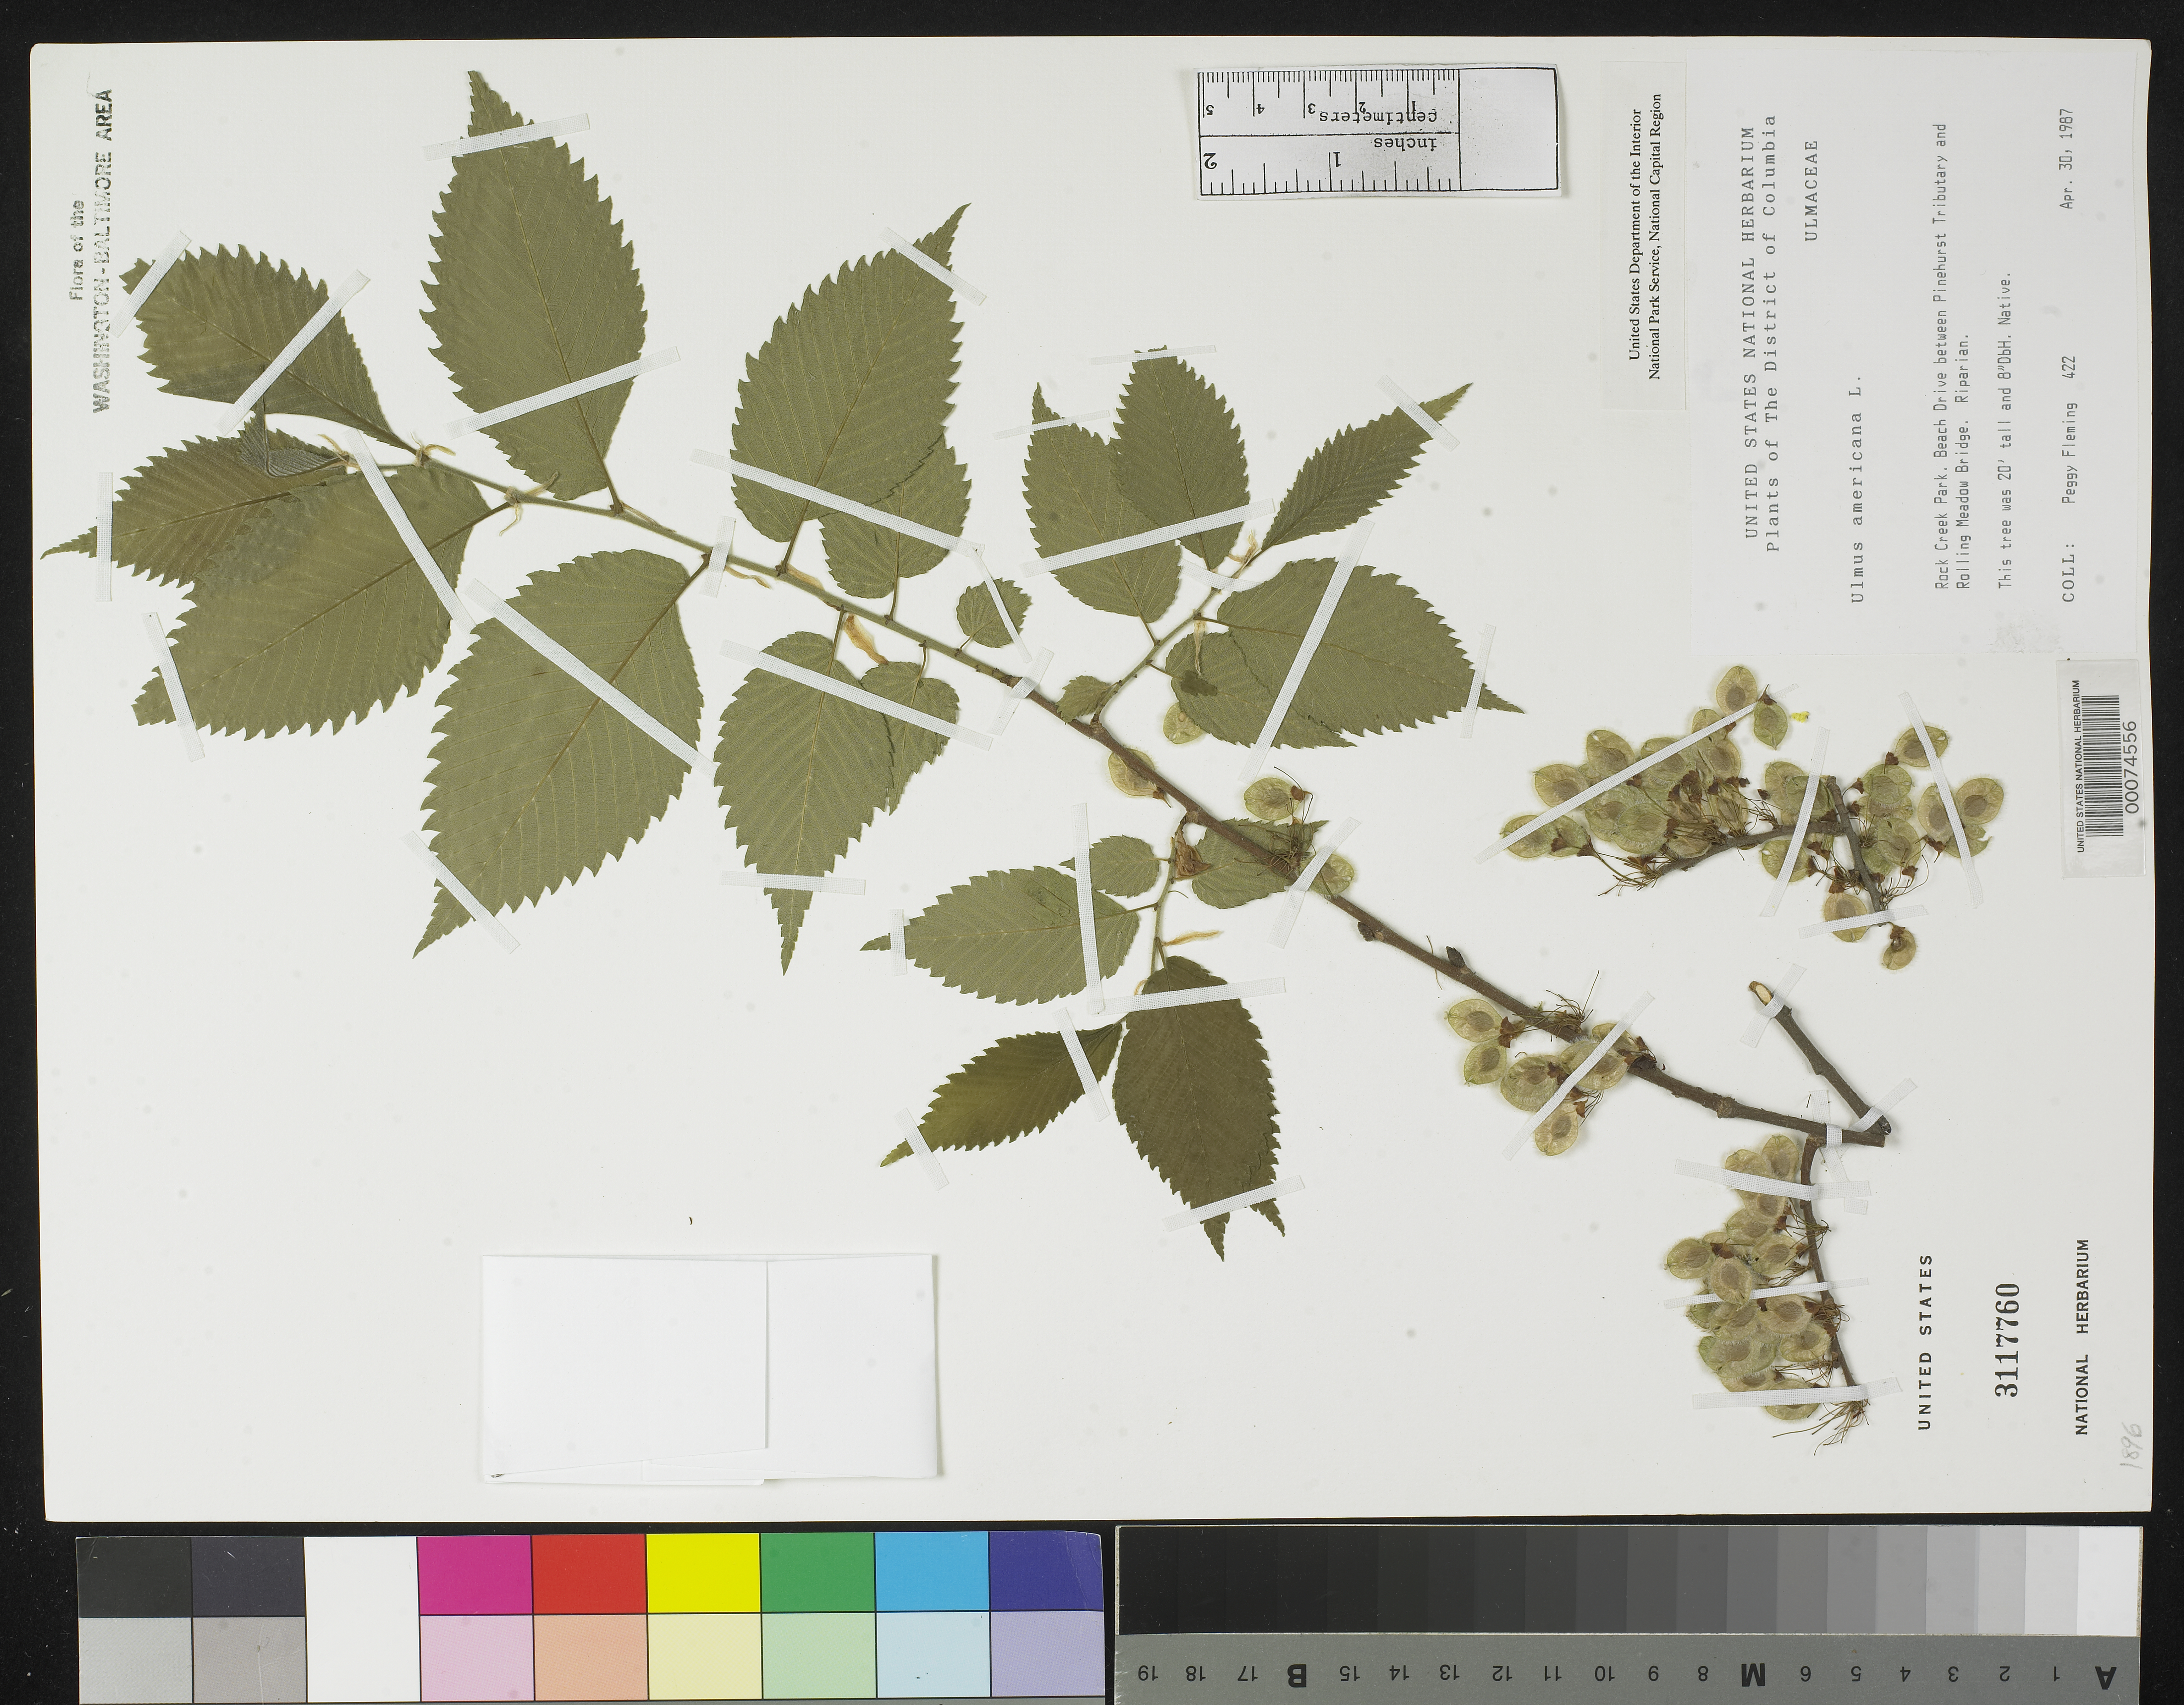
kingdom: Plantae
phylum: Tracheophyta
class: Magnoliopsida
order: Rosales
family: Ulmaceae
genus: Ulmus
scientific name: Ulmus americana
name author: L.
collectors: P. Fleming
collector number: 422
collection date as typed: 30 Apr 1987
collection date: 1987-04-30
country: United States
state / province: District of Columbia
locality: Rock Creek Park. Beach Drive between Pinehurst Tributary and Rolling Meadow Bridge. Rock Creek Park and vicinity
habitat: Riparian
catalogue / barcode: US 3117760